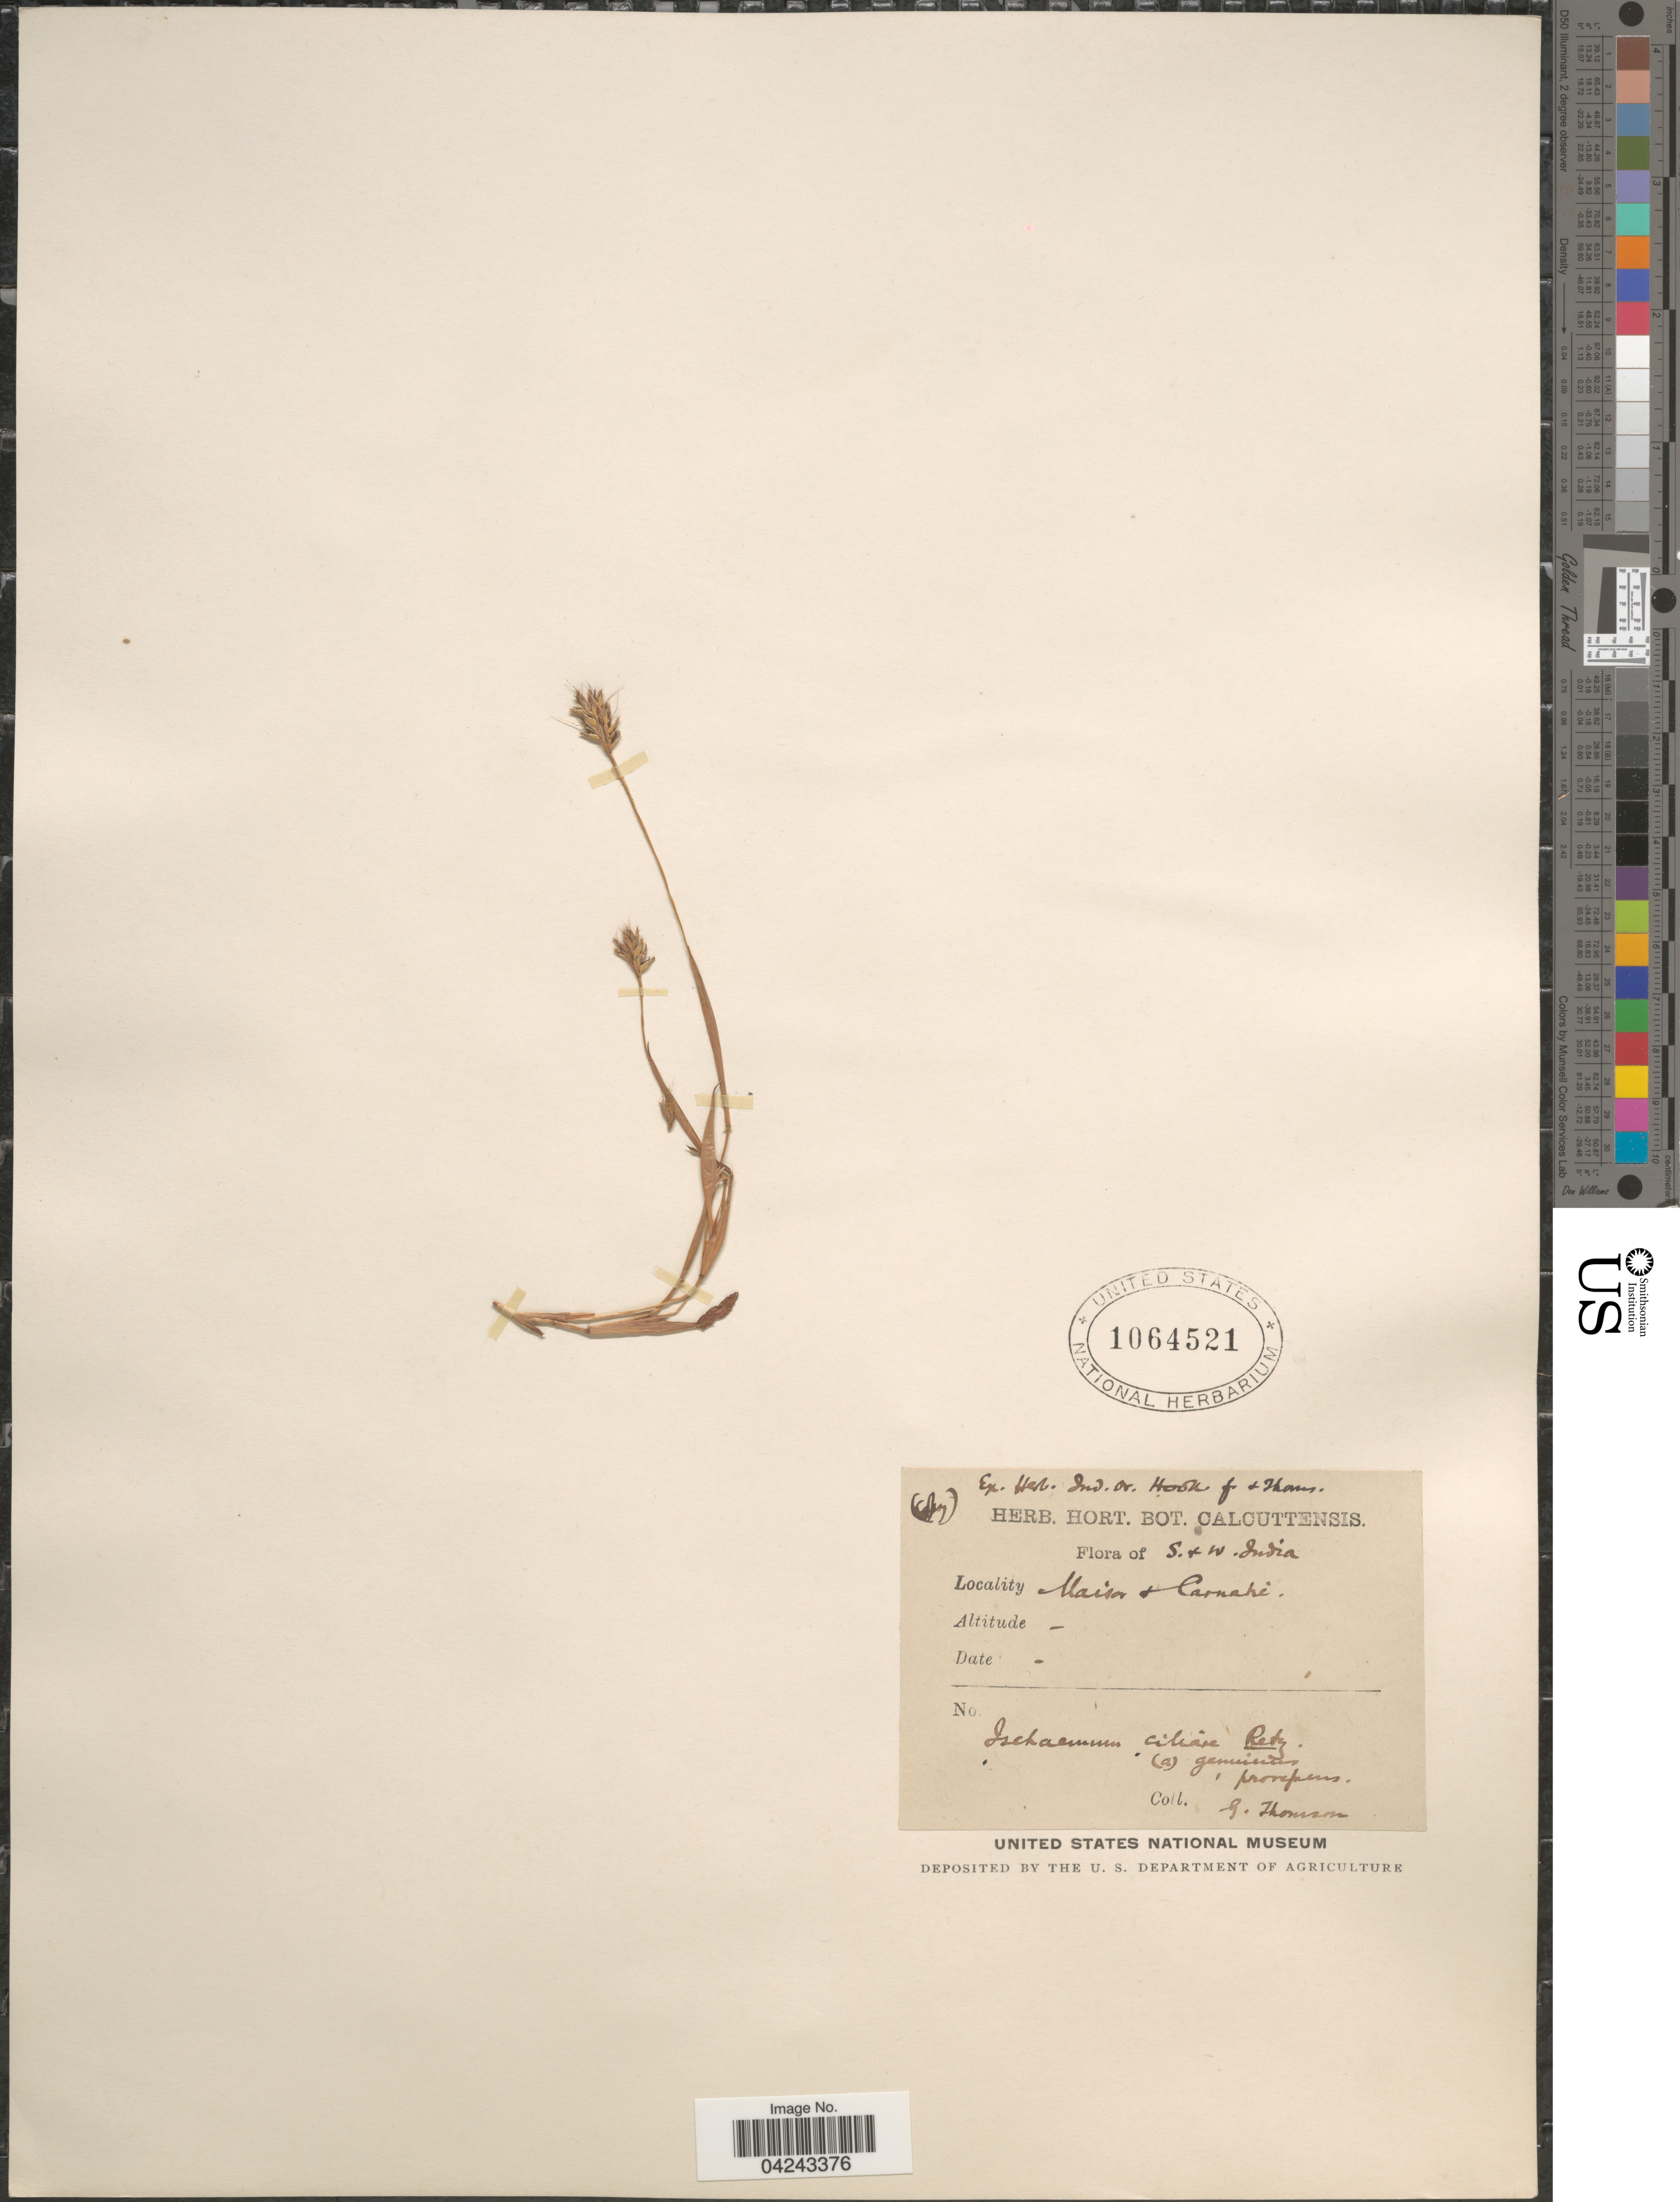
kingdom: Plantae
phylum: Tracheophyta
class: Liliopsida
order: Poales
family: Poaceae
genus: Ischaemum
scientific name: Ischaemum ciliare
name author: Retz.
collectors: G. Thomson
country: India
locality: S. & W. India. Maisor & Carnatic.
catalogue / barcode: US 1064521